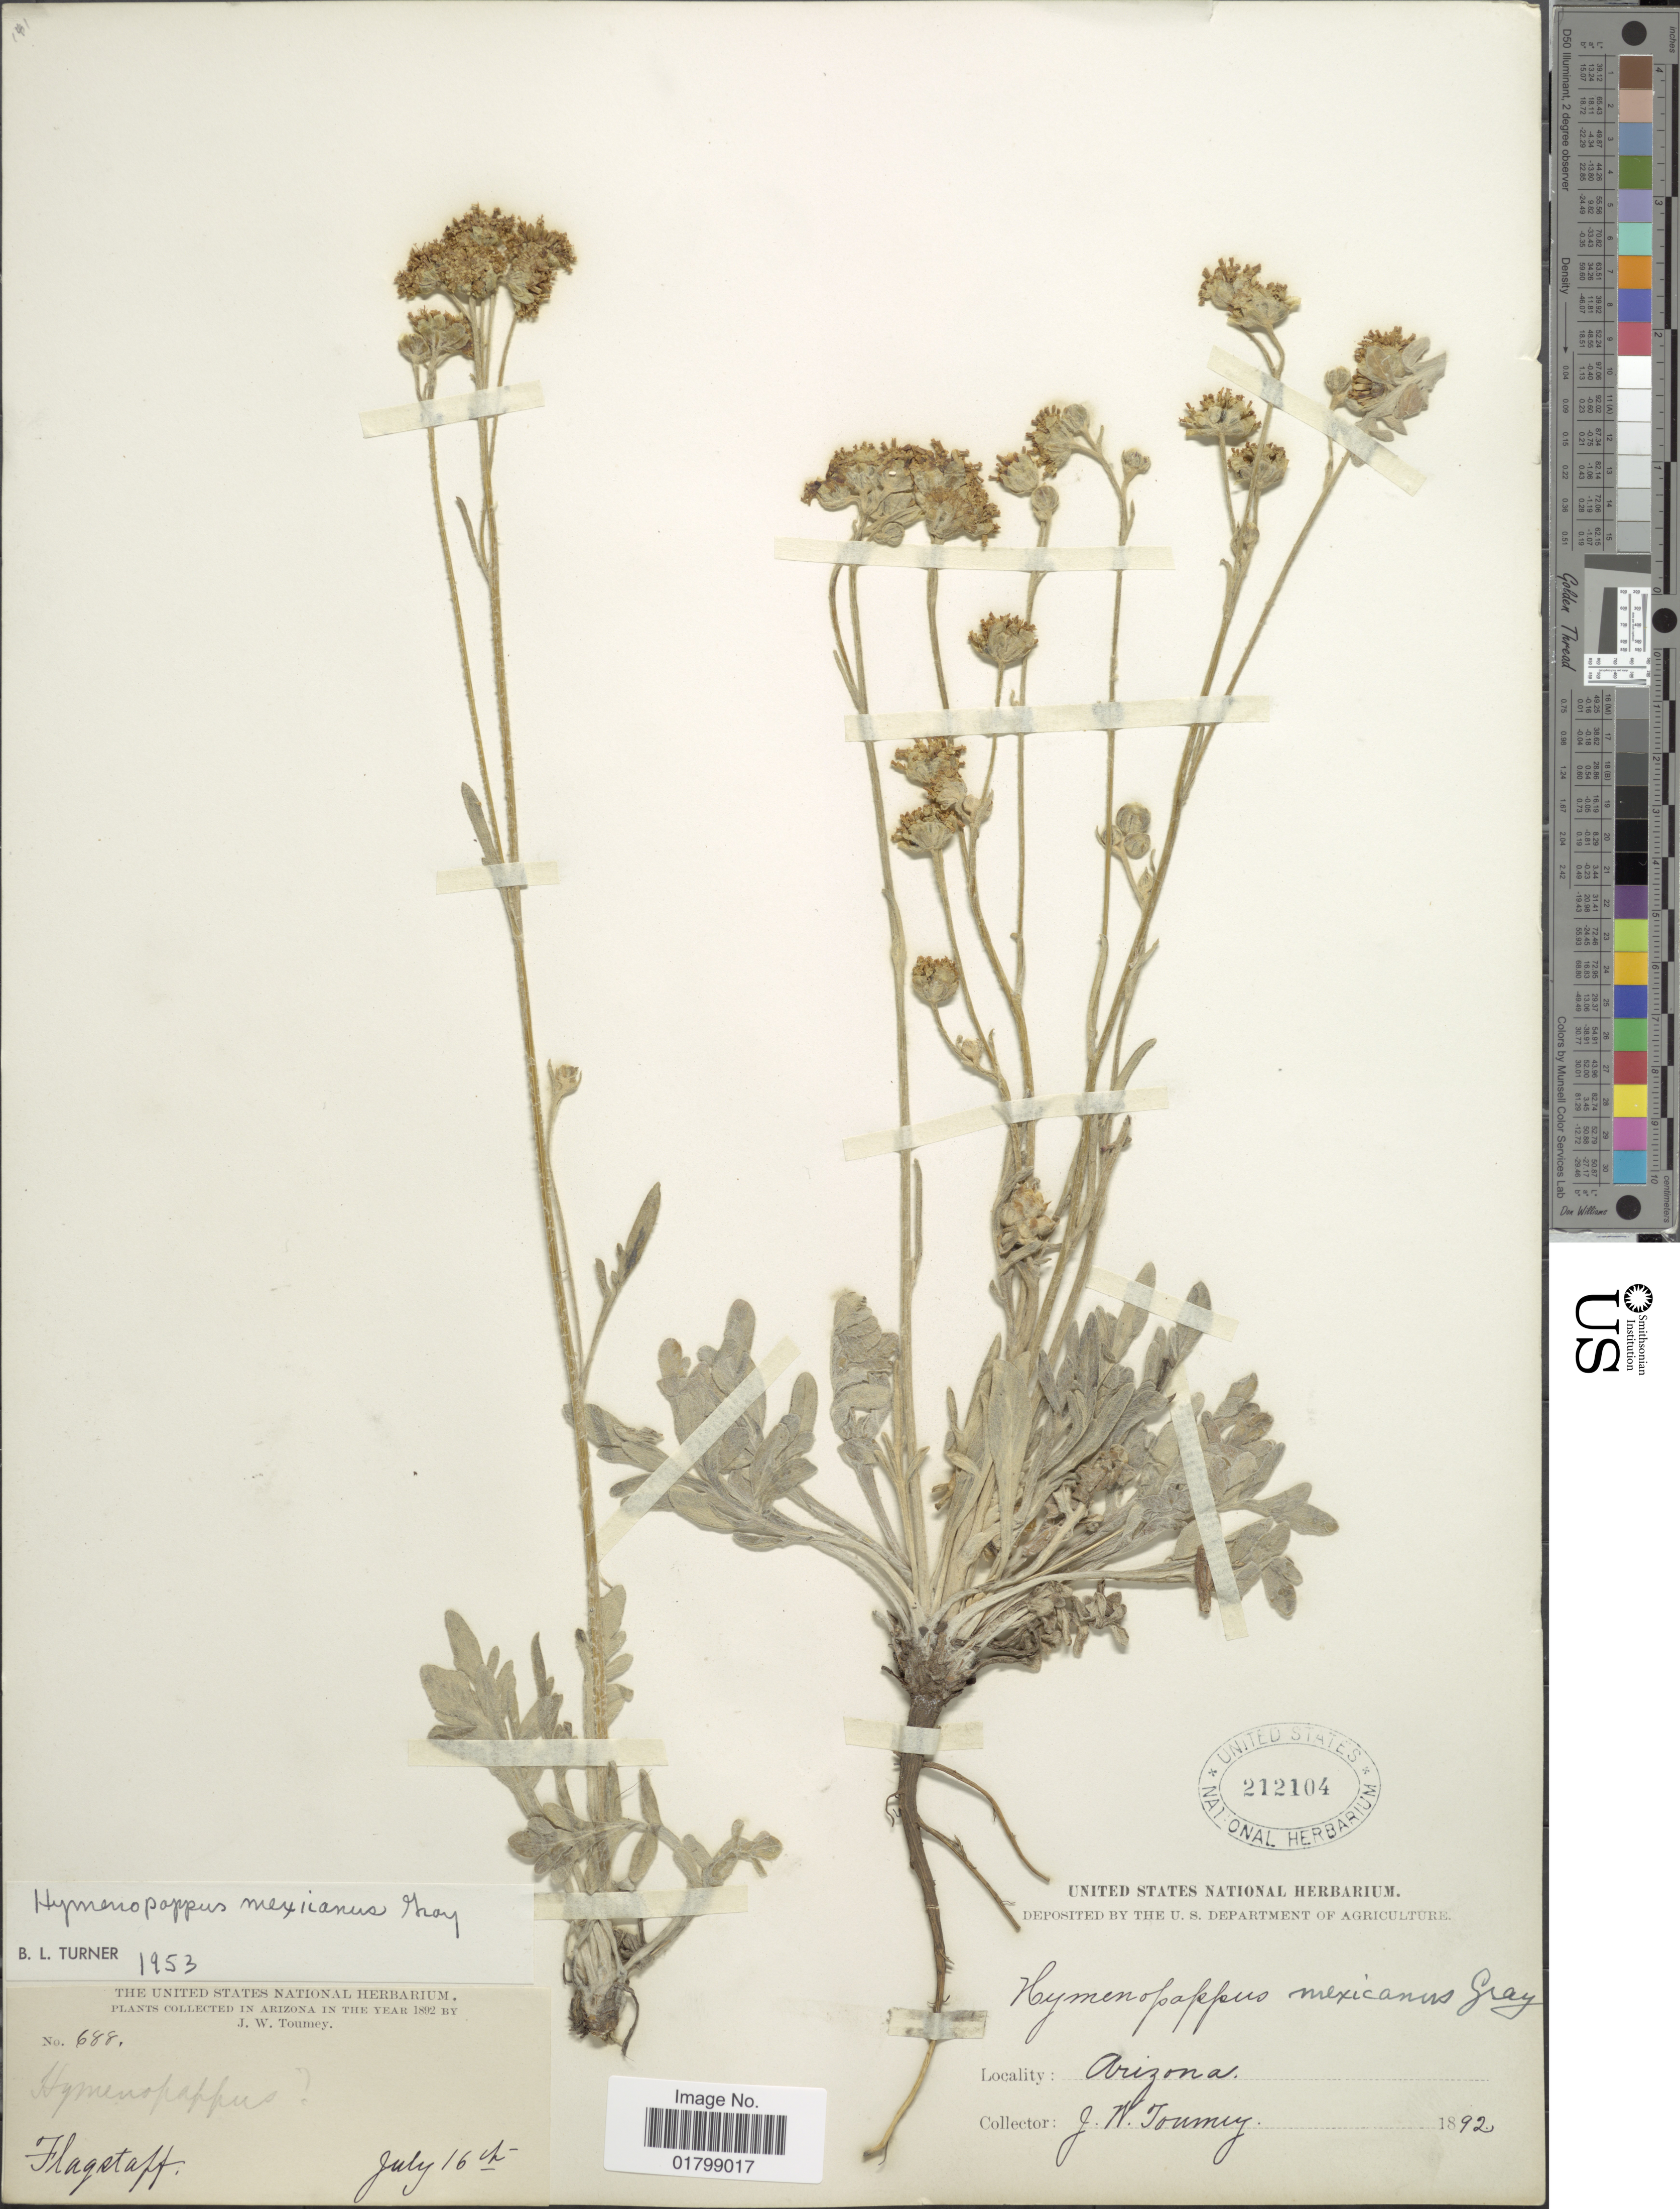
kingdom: Plantae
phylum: Tracheophyta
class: Magnoliopsida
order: Asterales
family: Asteraceae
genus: Hymenopappus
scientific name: Hymenopappus mexicanus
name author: A. Gray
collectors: J. W. Toumey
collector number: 688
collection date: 1892-07-16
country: United States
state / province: Arizona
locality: Flagstaff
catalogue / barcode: US 212104